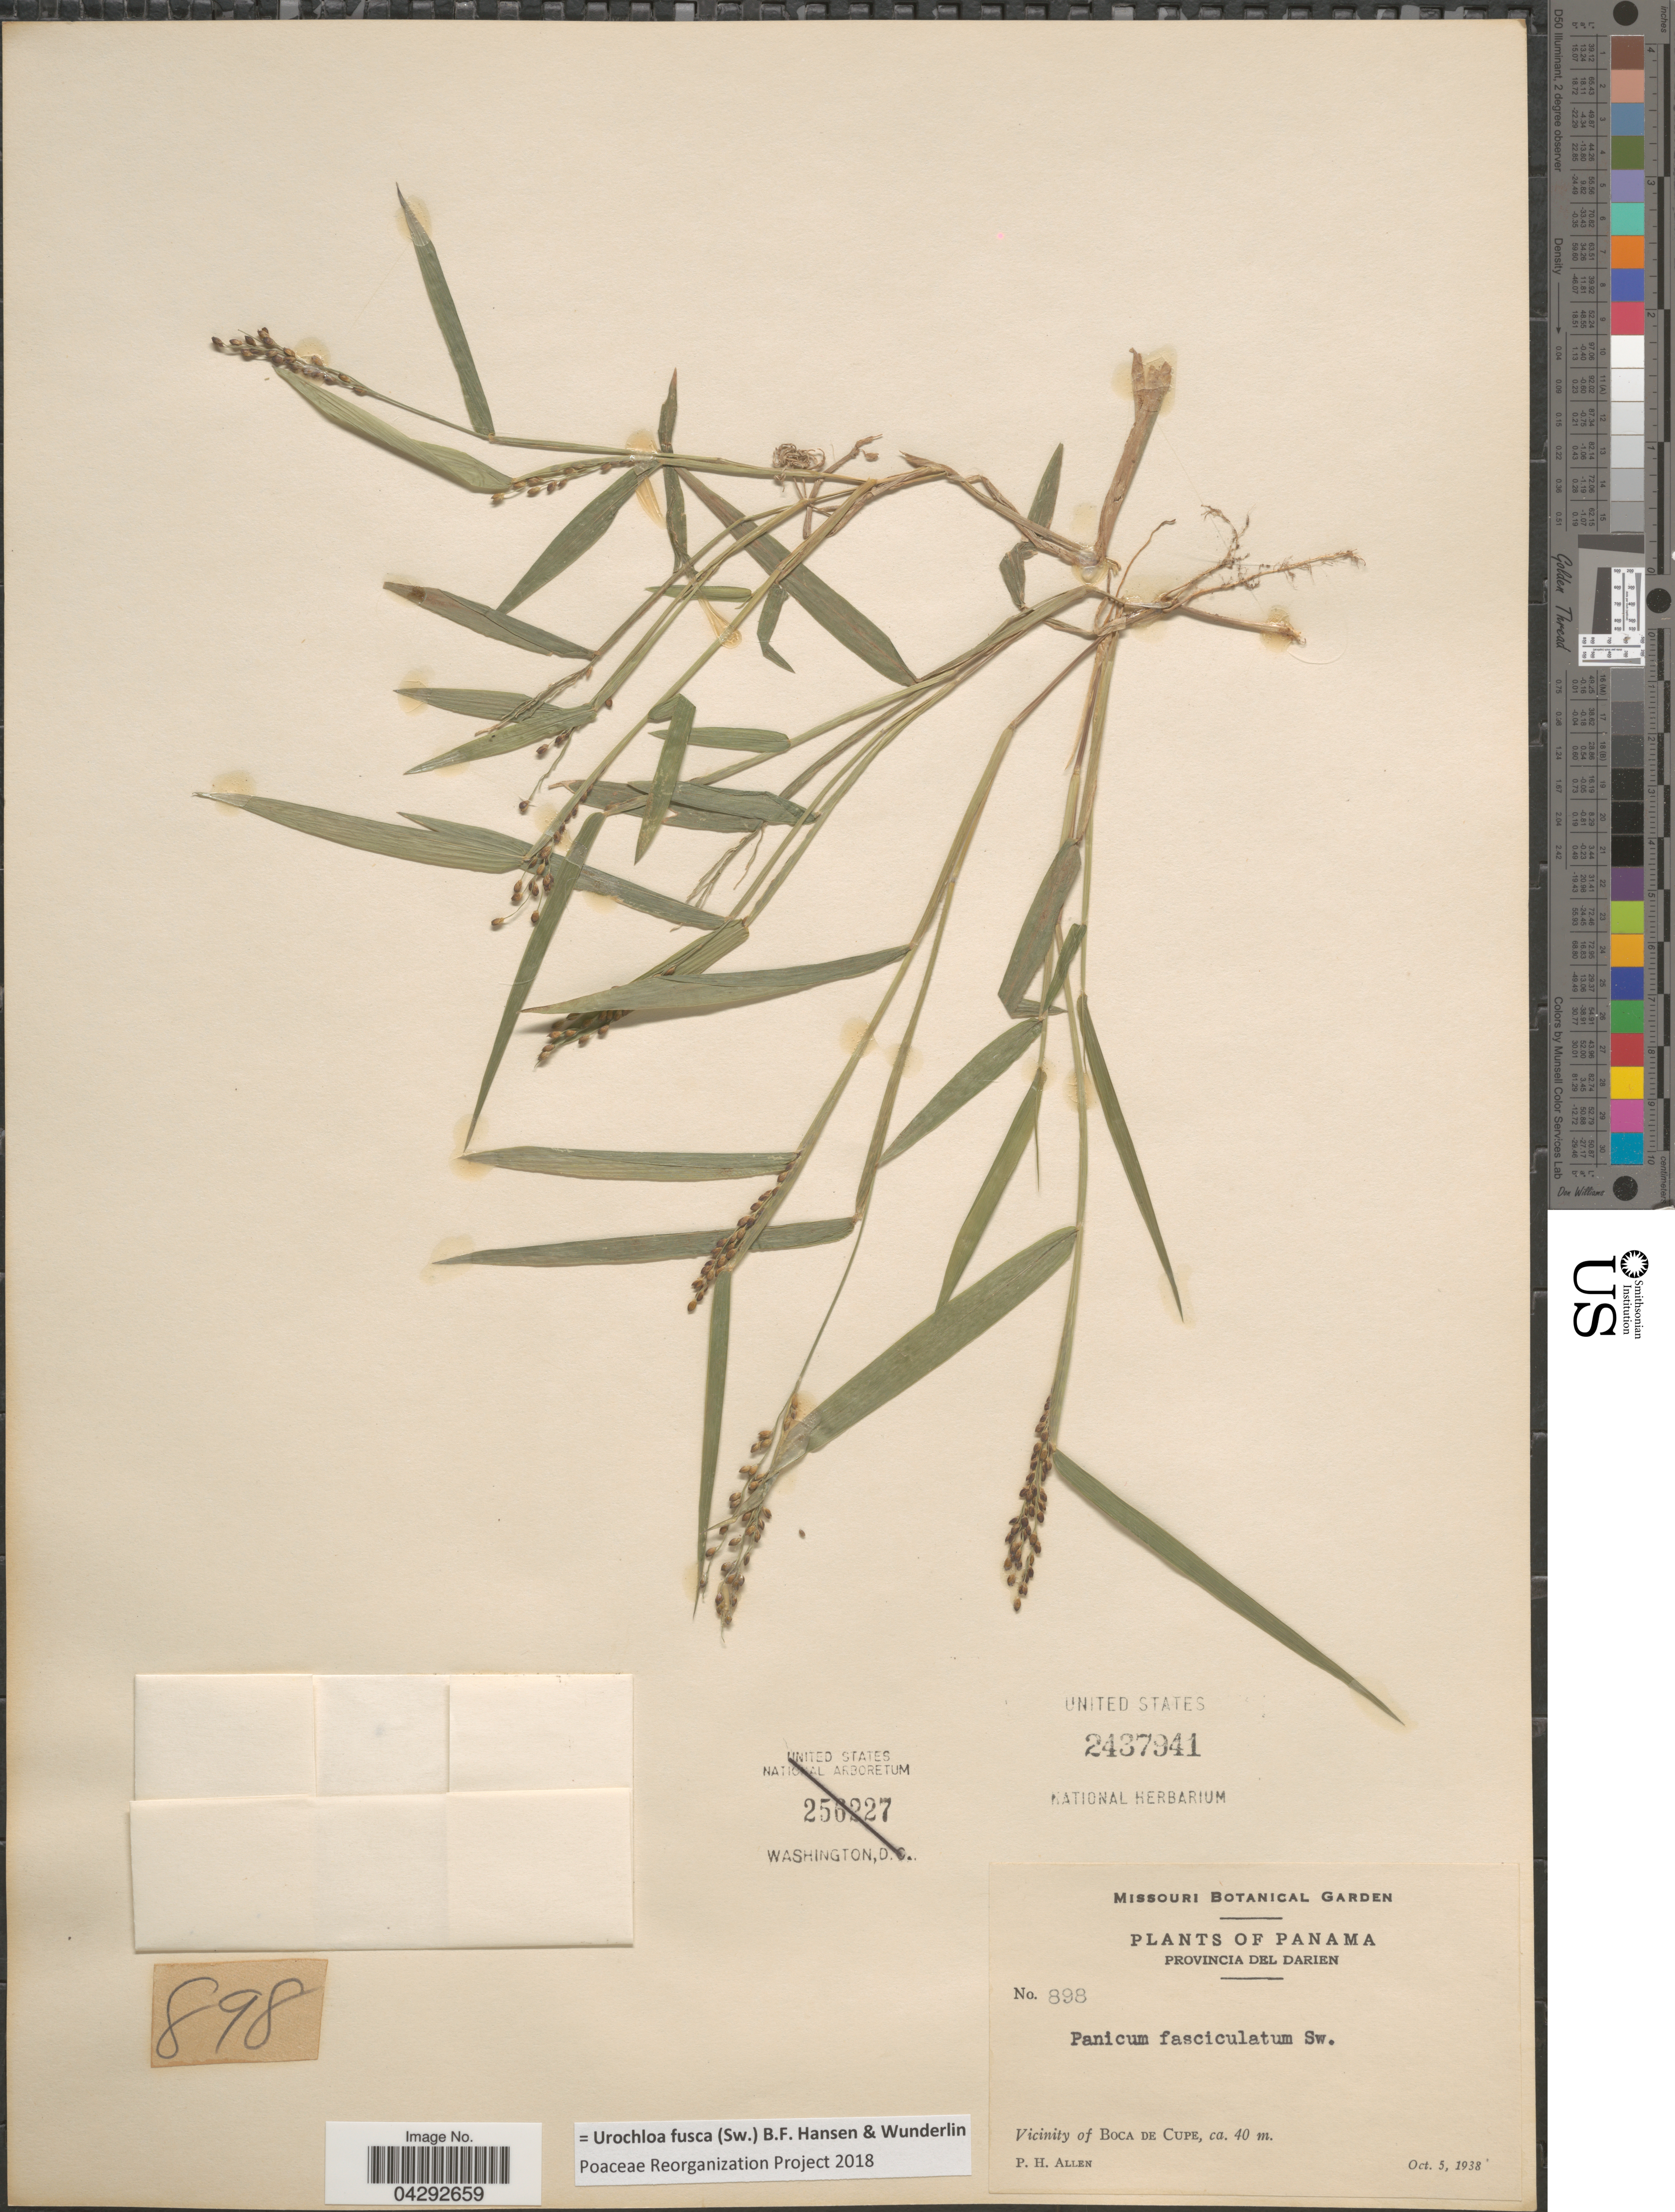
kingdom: Plantae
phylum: Tracheophyta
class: Liliopsida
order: Poales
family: Poaceae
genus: Urochloa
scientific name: Urochloa fusca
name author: (Sw.) B.F. Hansen & Wunderlin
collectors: P. H. Allen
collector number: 898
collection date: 1938-10-05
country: Panama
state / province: Darien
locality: Provincia del Darien. Vicinity of Boca de Cupe.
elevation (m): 40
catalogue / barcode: US 2437941